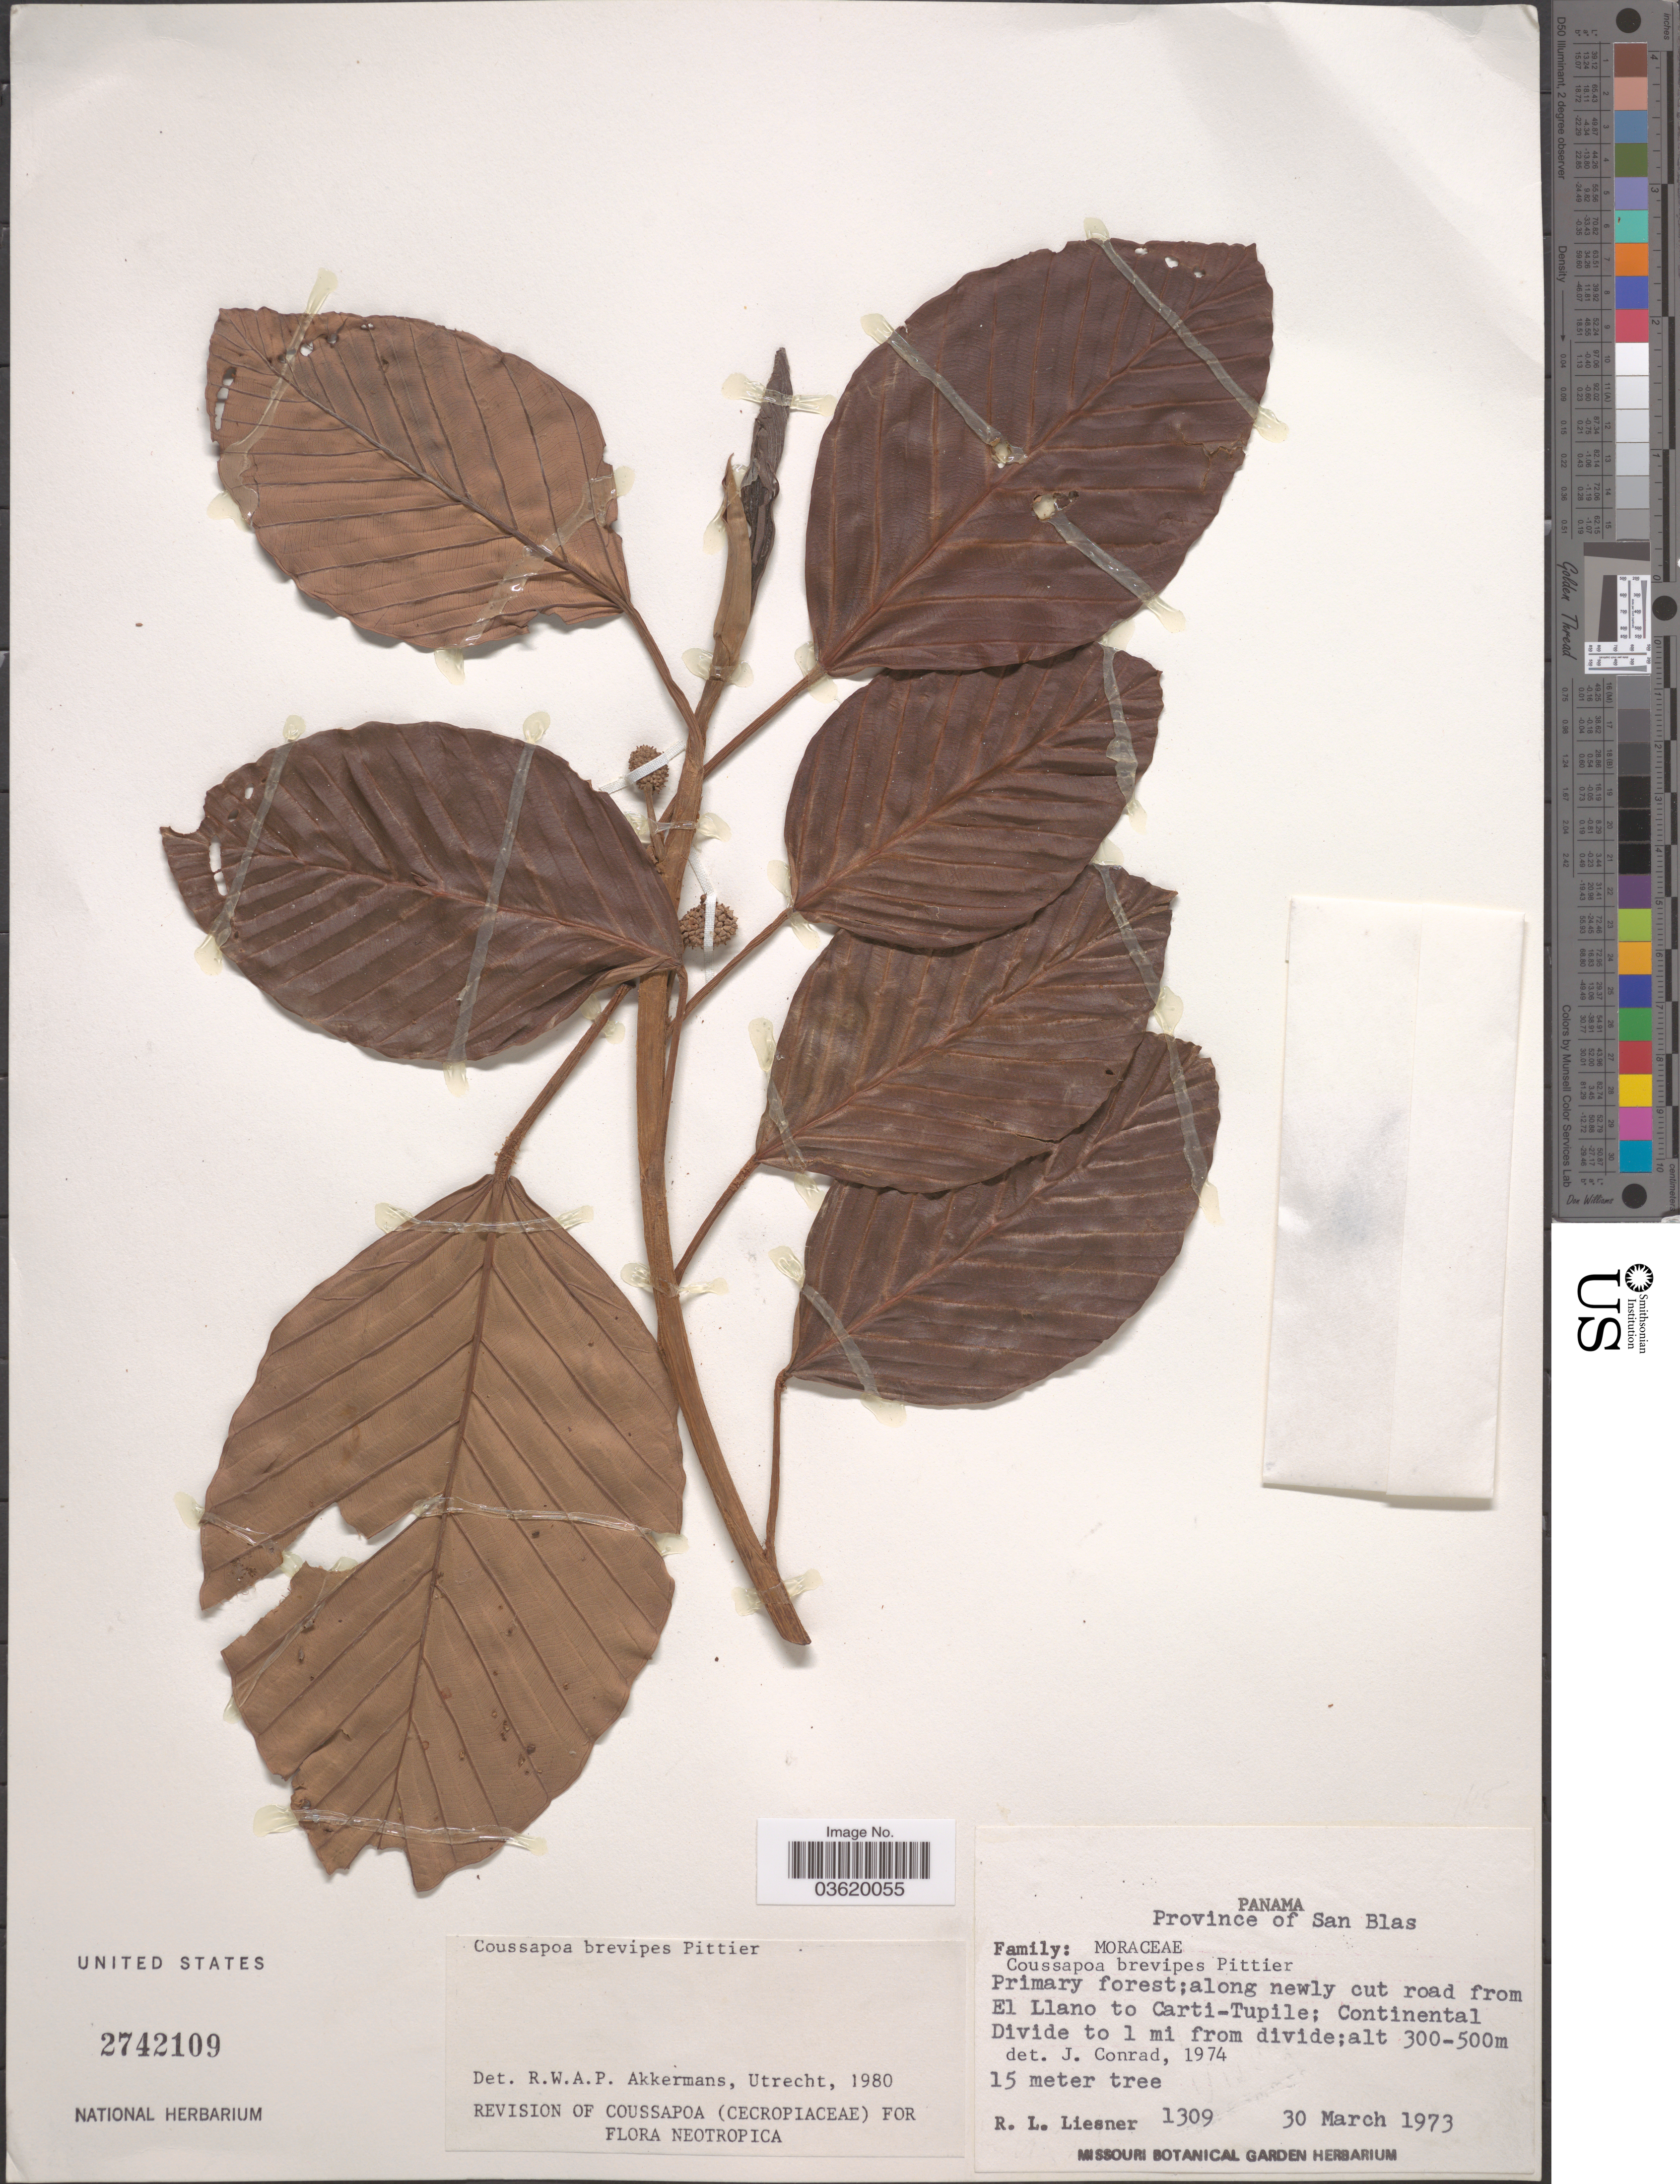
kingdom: Plantae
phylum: Tracheophyta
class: Magnoliopsida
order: Rosales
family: Urticaceae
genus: Coussapoa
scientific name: Coussapoa brevipes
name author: Pittier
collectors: R. L. Liesner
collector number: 1309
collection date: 1973-03-30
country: Panama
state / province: Kuna Yala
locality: Province of San Blas. Primary forest;along newly cut road from El Llano to Carti-Tupile; Continental Divide to 1 mi from divide.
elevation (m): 300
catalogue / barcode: US 2742109